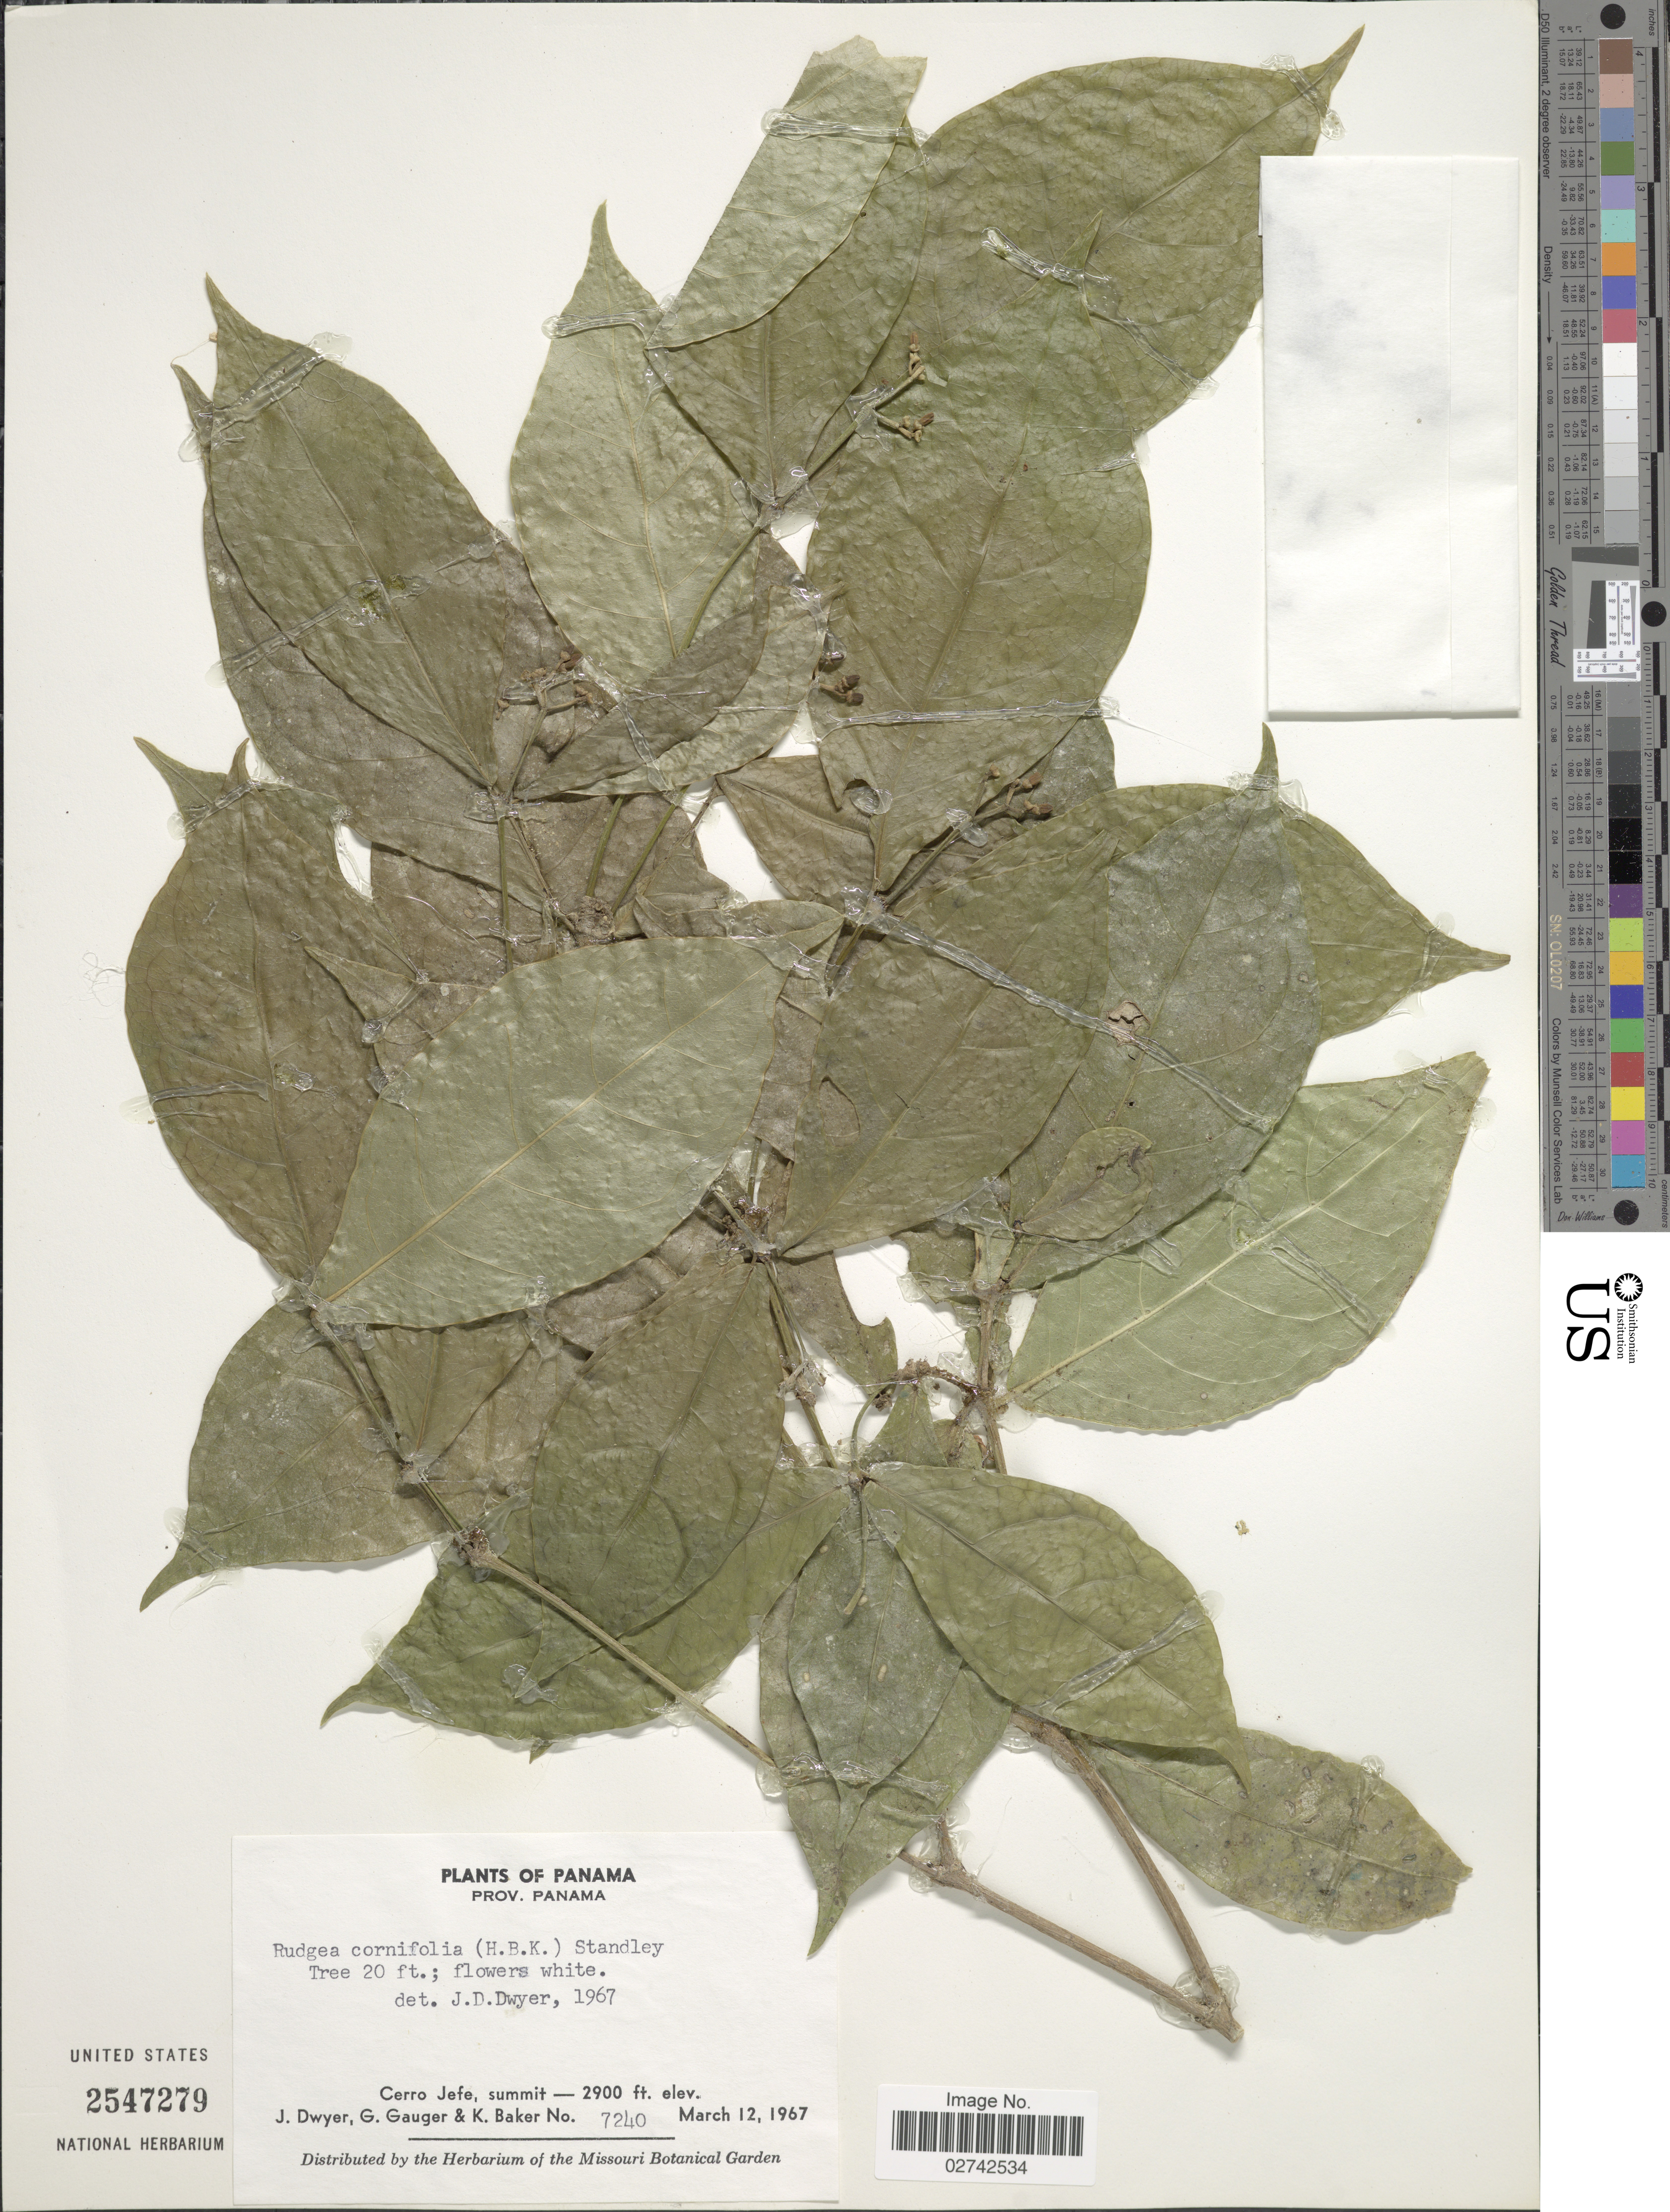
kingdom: Plantae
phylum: Tracheophyta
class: Magnoliopsida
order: Gentianales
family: Rubiaceae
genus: Rudgea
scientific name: Rudgea cornifolia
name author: (Kunth ex Roem. & Schult.) Standl.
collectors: J. Dwyer, G. Gauger & K. Baker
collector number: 7240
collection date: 1967-03-12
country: Panama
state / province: Panamá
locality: Prov. Panama, Cerro Jefe, summit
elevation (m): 884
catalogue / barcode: US 2547279